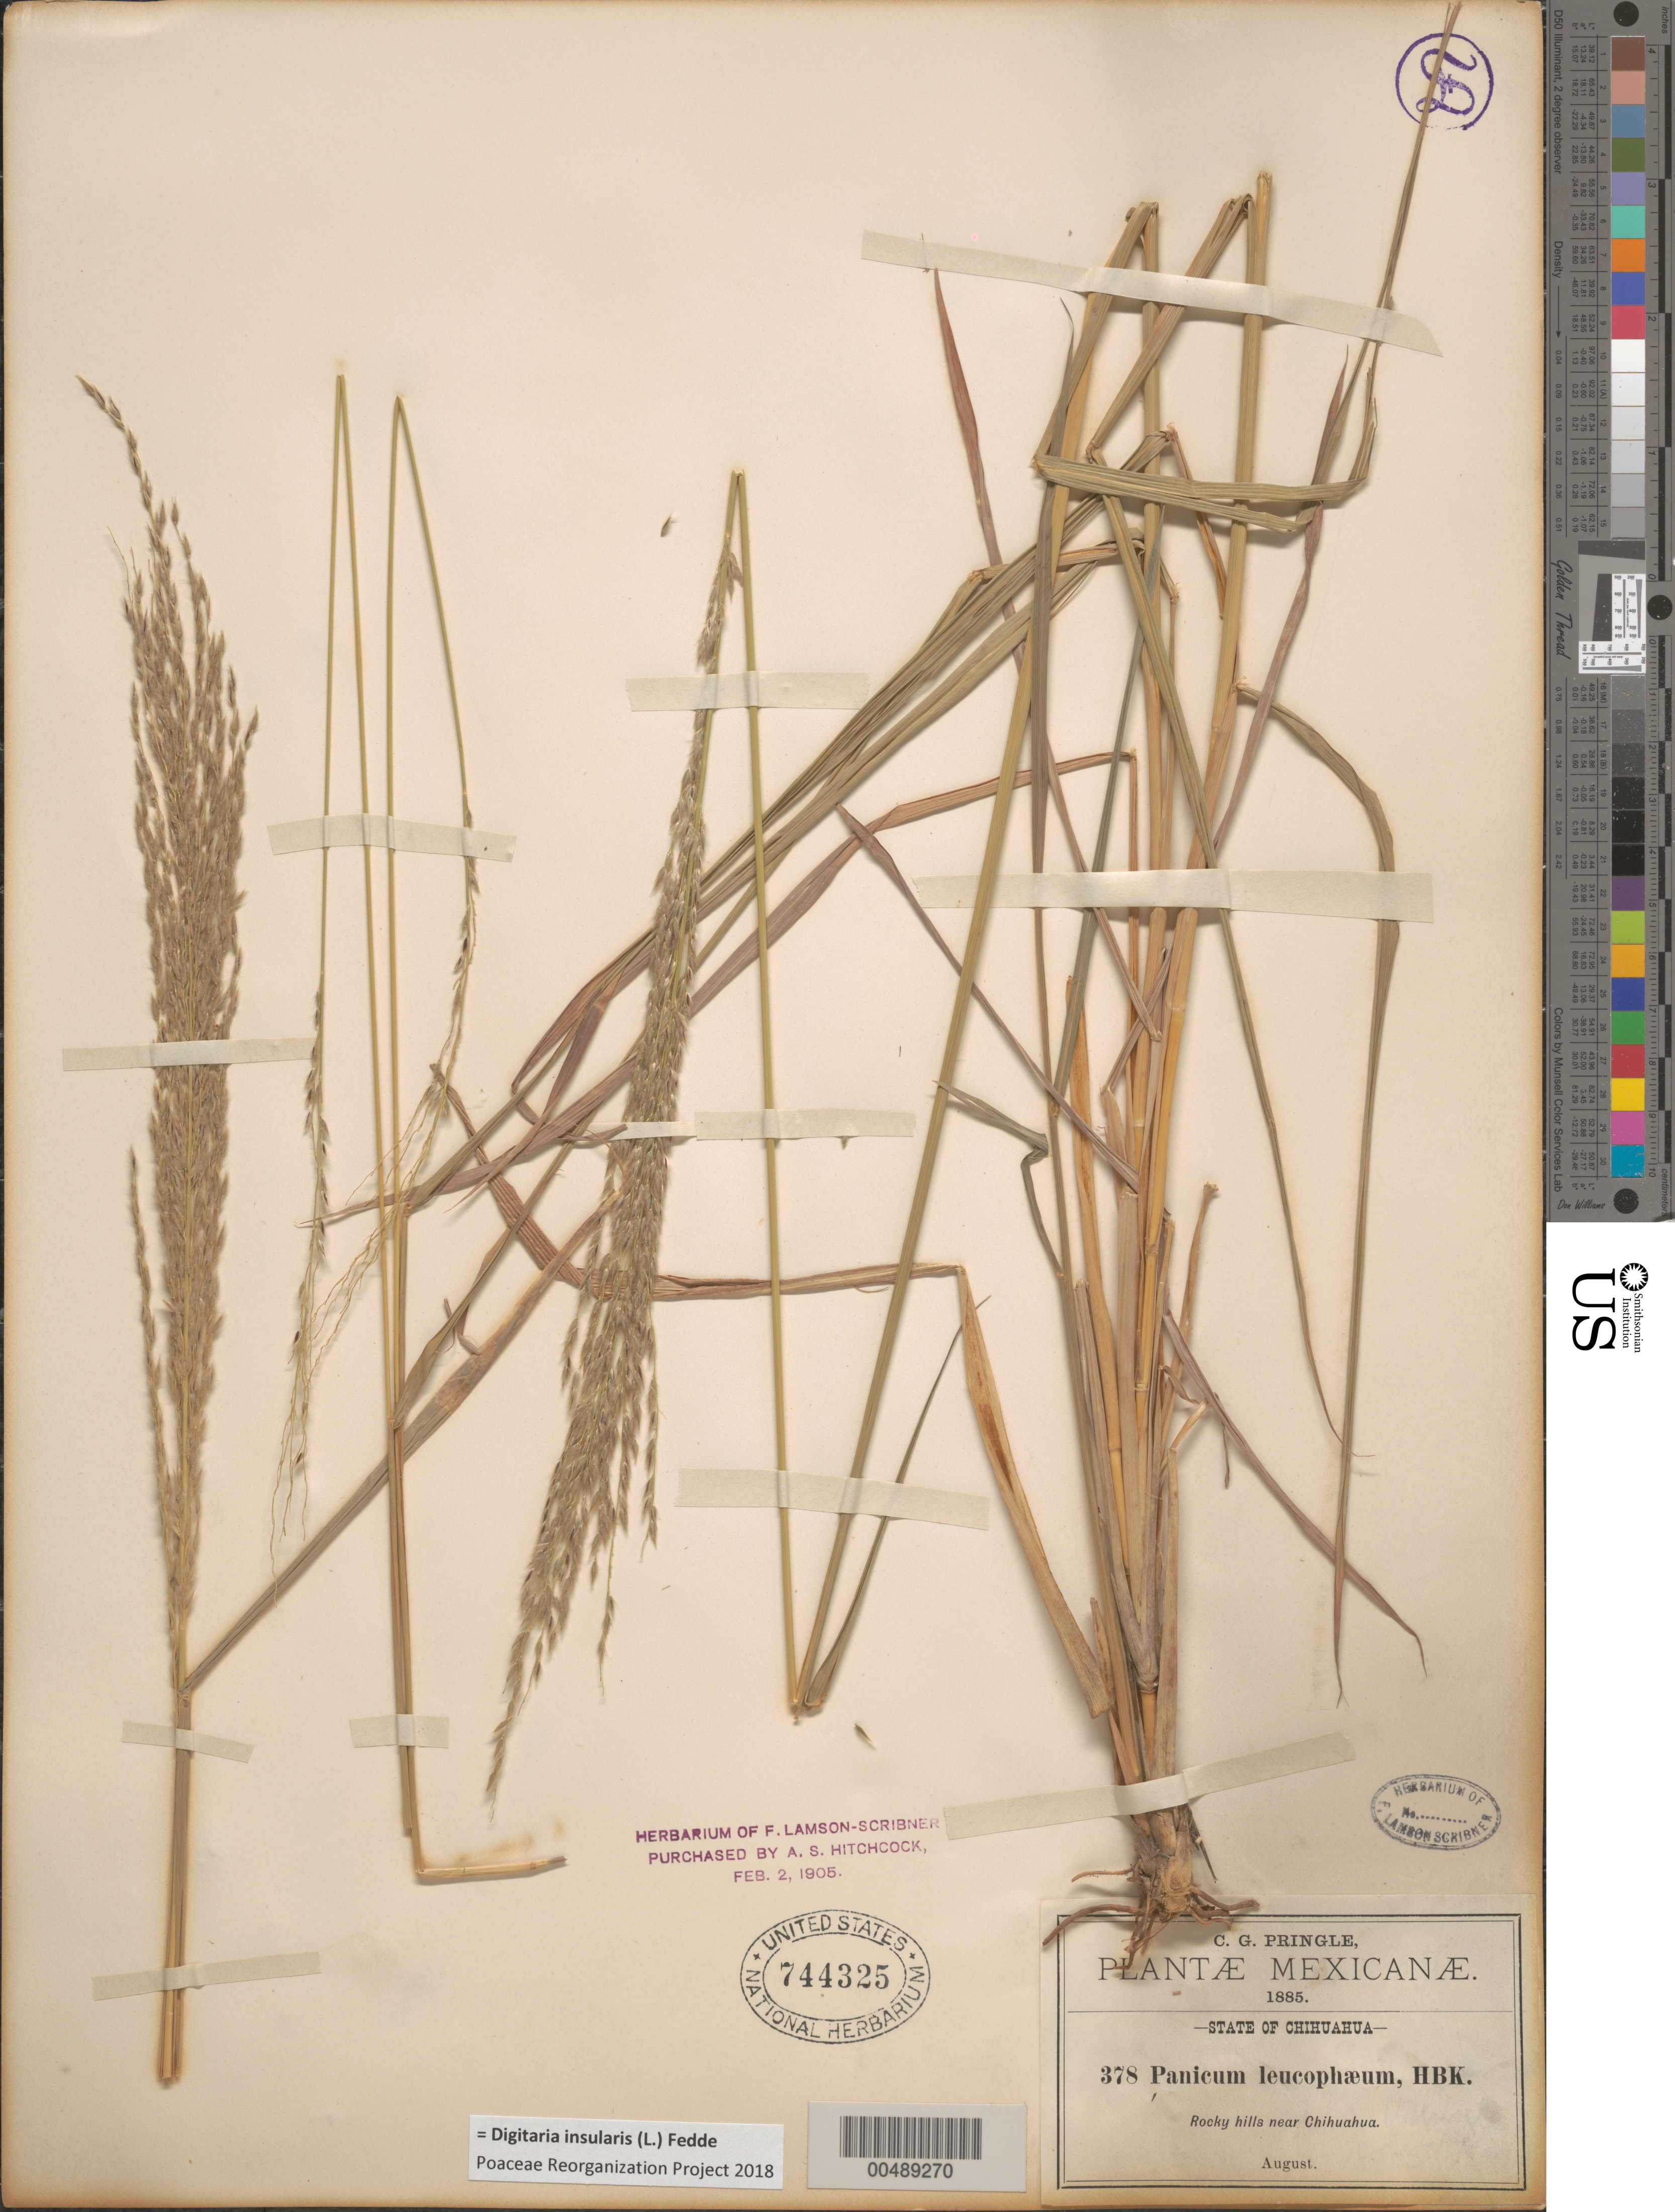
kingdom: Plantae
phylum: Tracheophyta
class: Liliopsida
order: Poales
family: Poaceae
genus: Digitaria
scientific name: Digitaria insularis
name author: (L.) Fedde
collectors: C. G. Pringle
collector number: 378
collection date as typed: Aug 1885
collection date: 1885-08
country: Mexico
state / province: Chihuahua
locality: Near Chihuahua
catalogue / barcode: US 744325